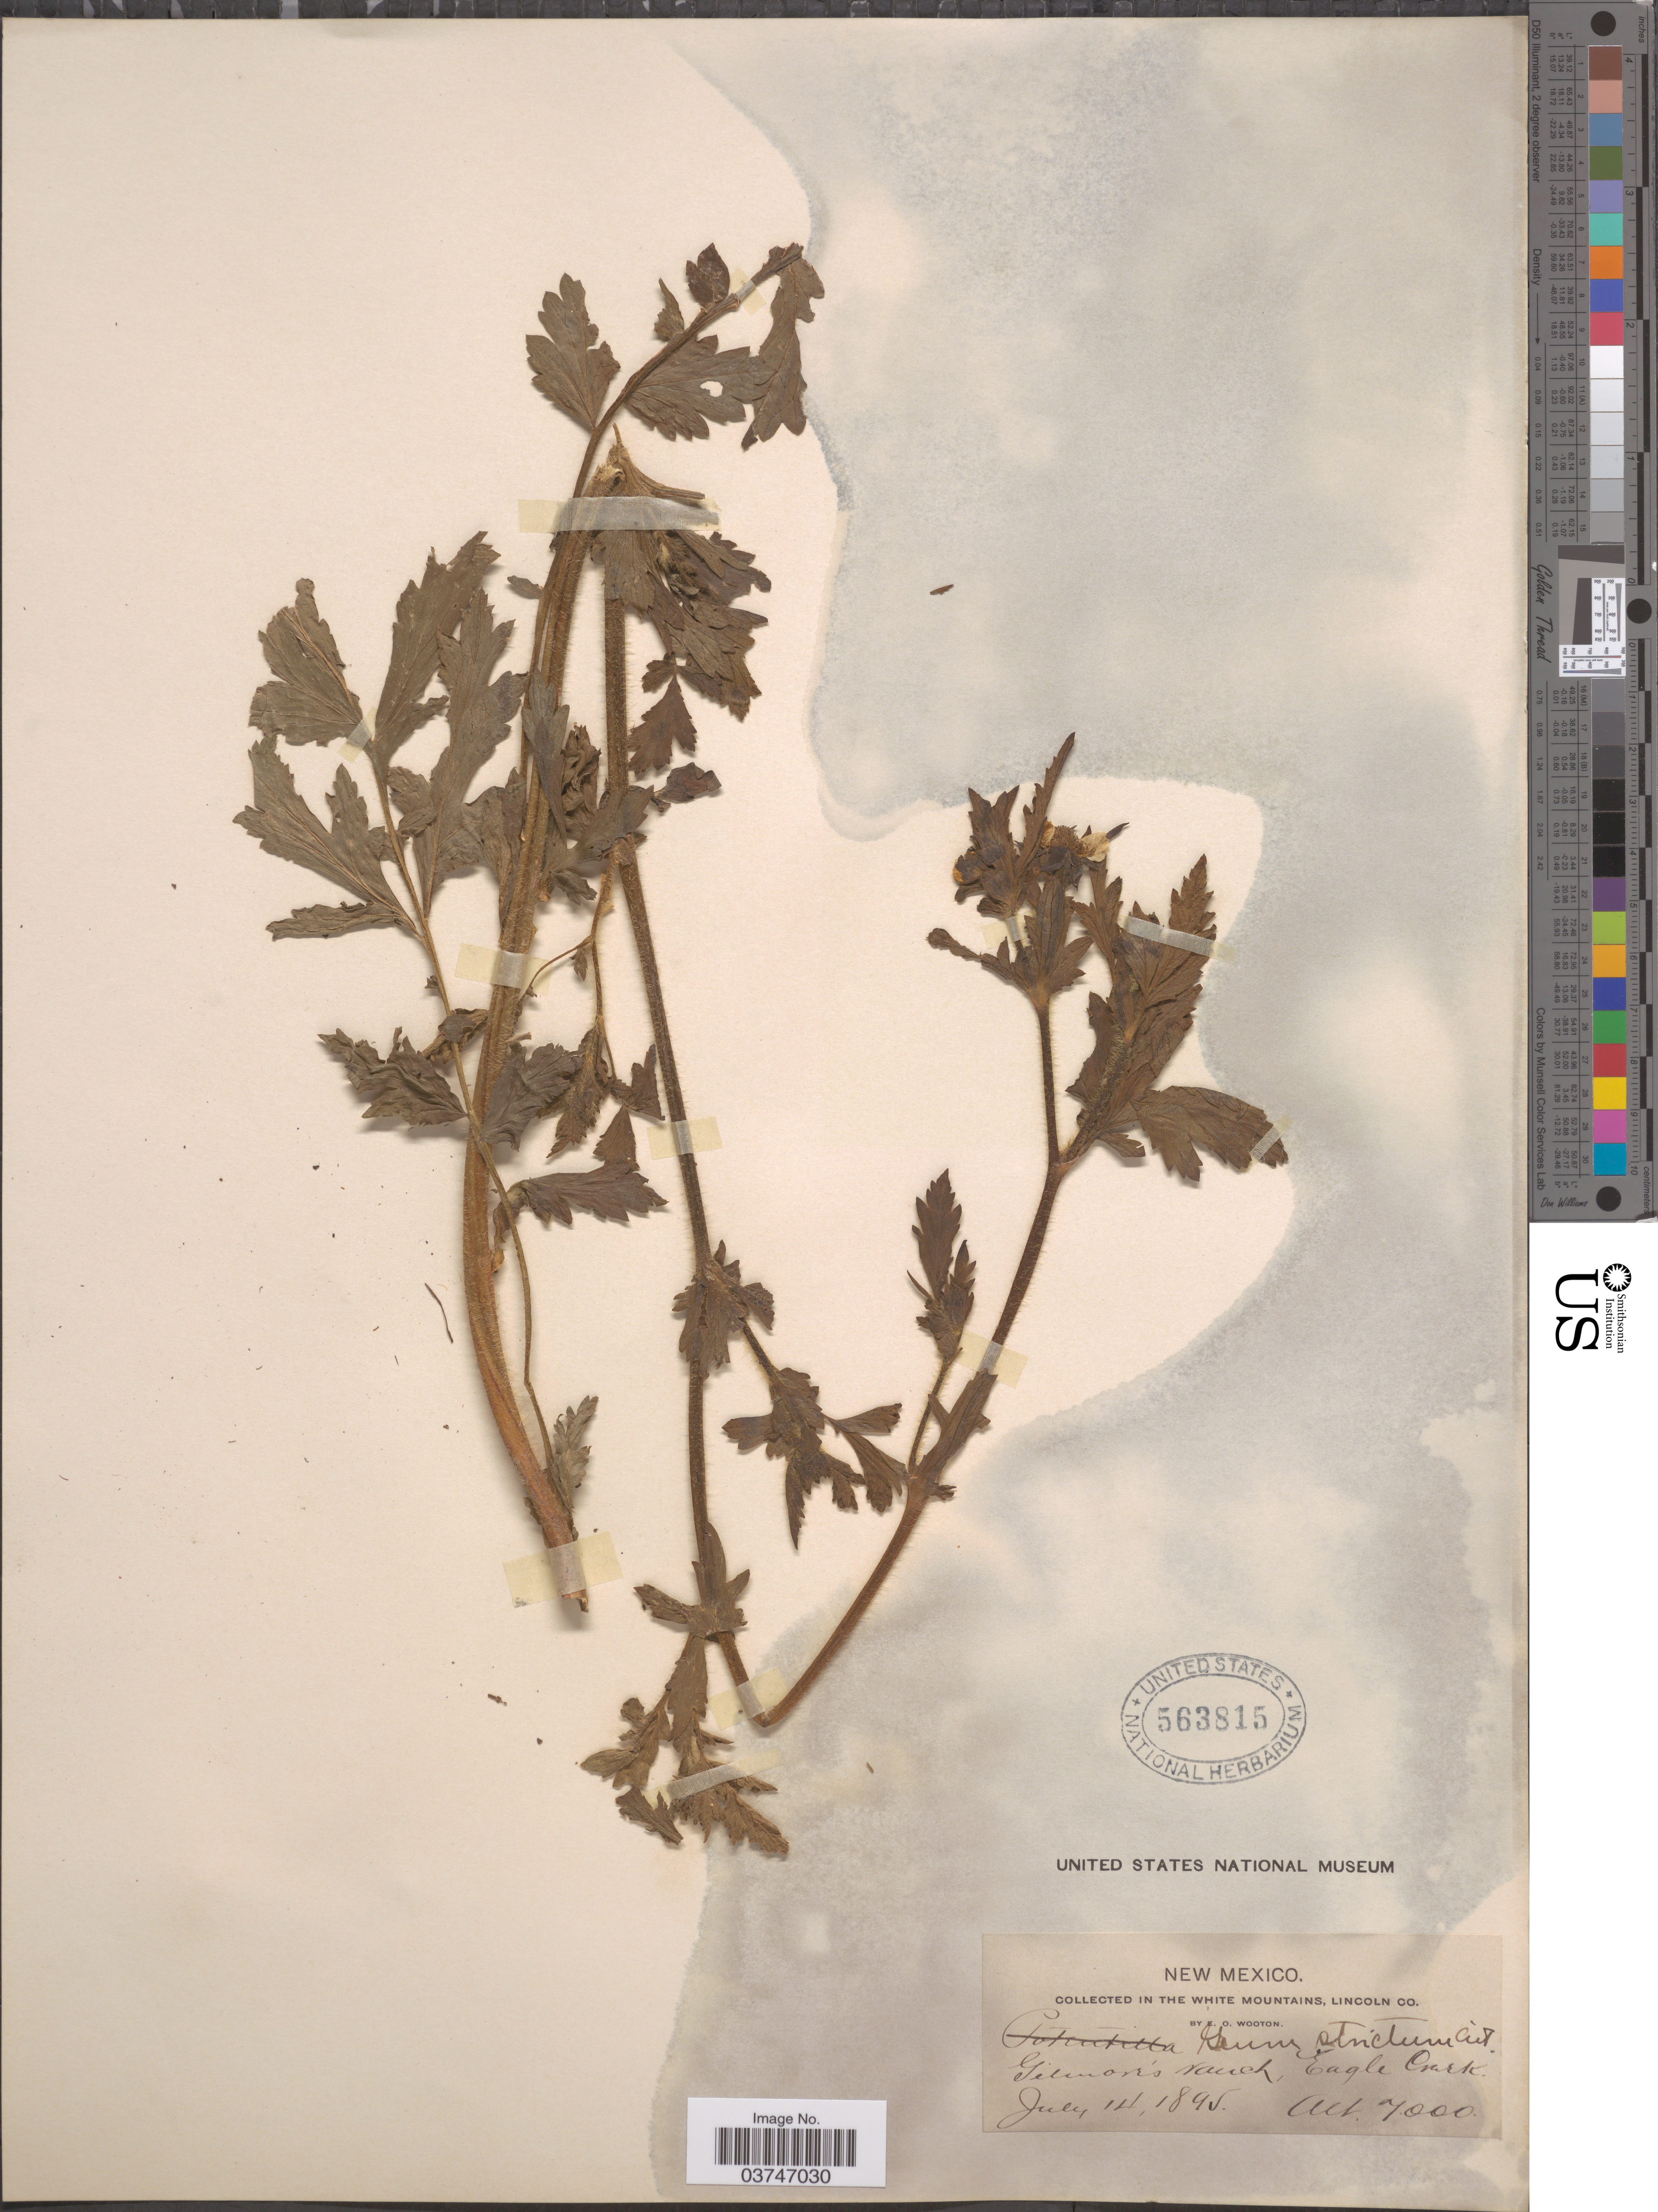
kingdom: Plantae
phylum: Tracheophyta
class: Magnoliopsida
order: Rosales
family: Rosaceae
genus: Geum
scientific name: Geum aleppicum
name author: Jacq.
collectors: E. O. Wooton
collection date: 1895-07-14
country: United States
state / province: New Mexico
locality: White Mountains, Lincoln Co. Gilmore's ranch, Eagle Creek.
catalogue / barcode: US 563815